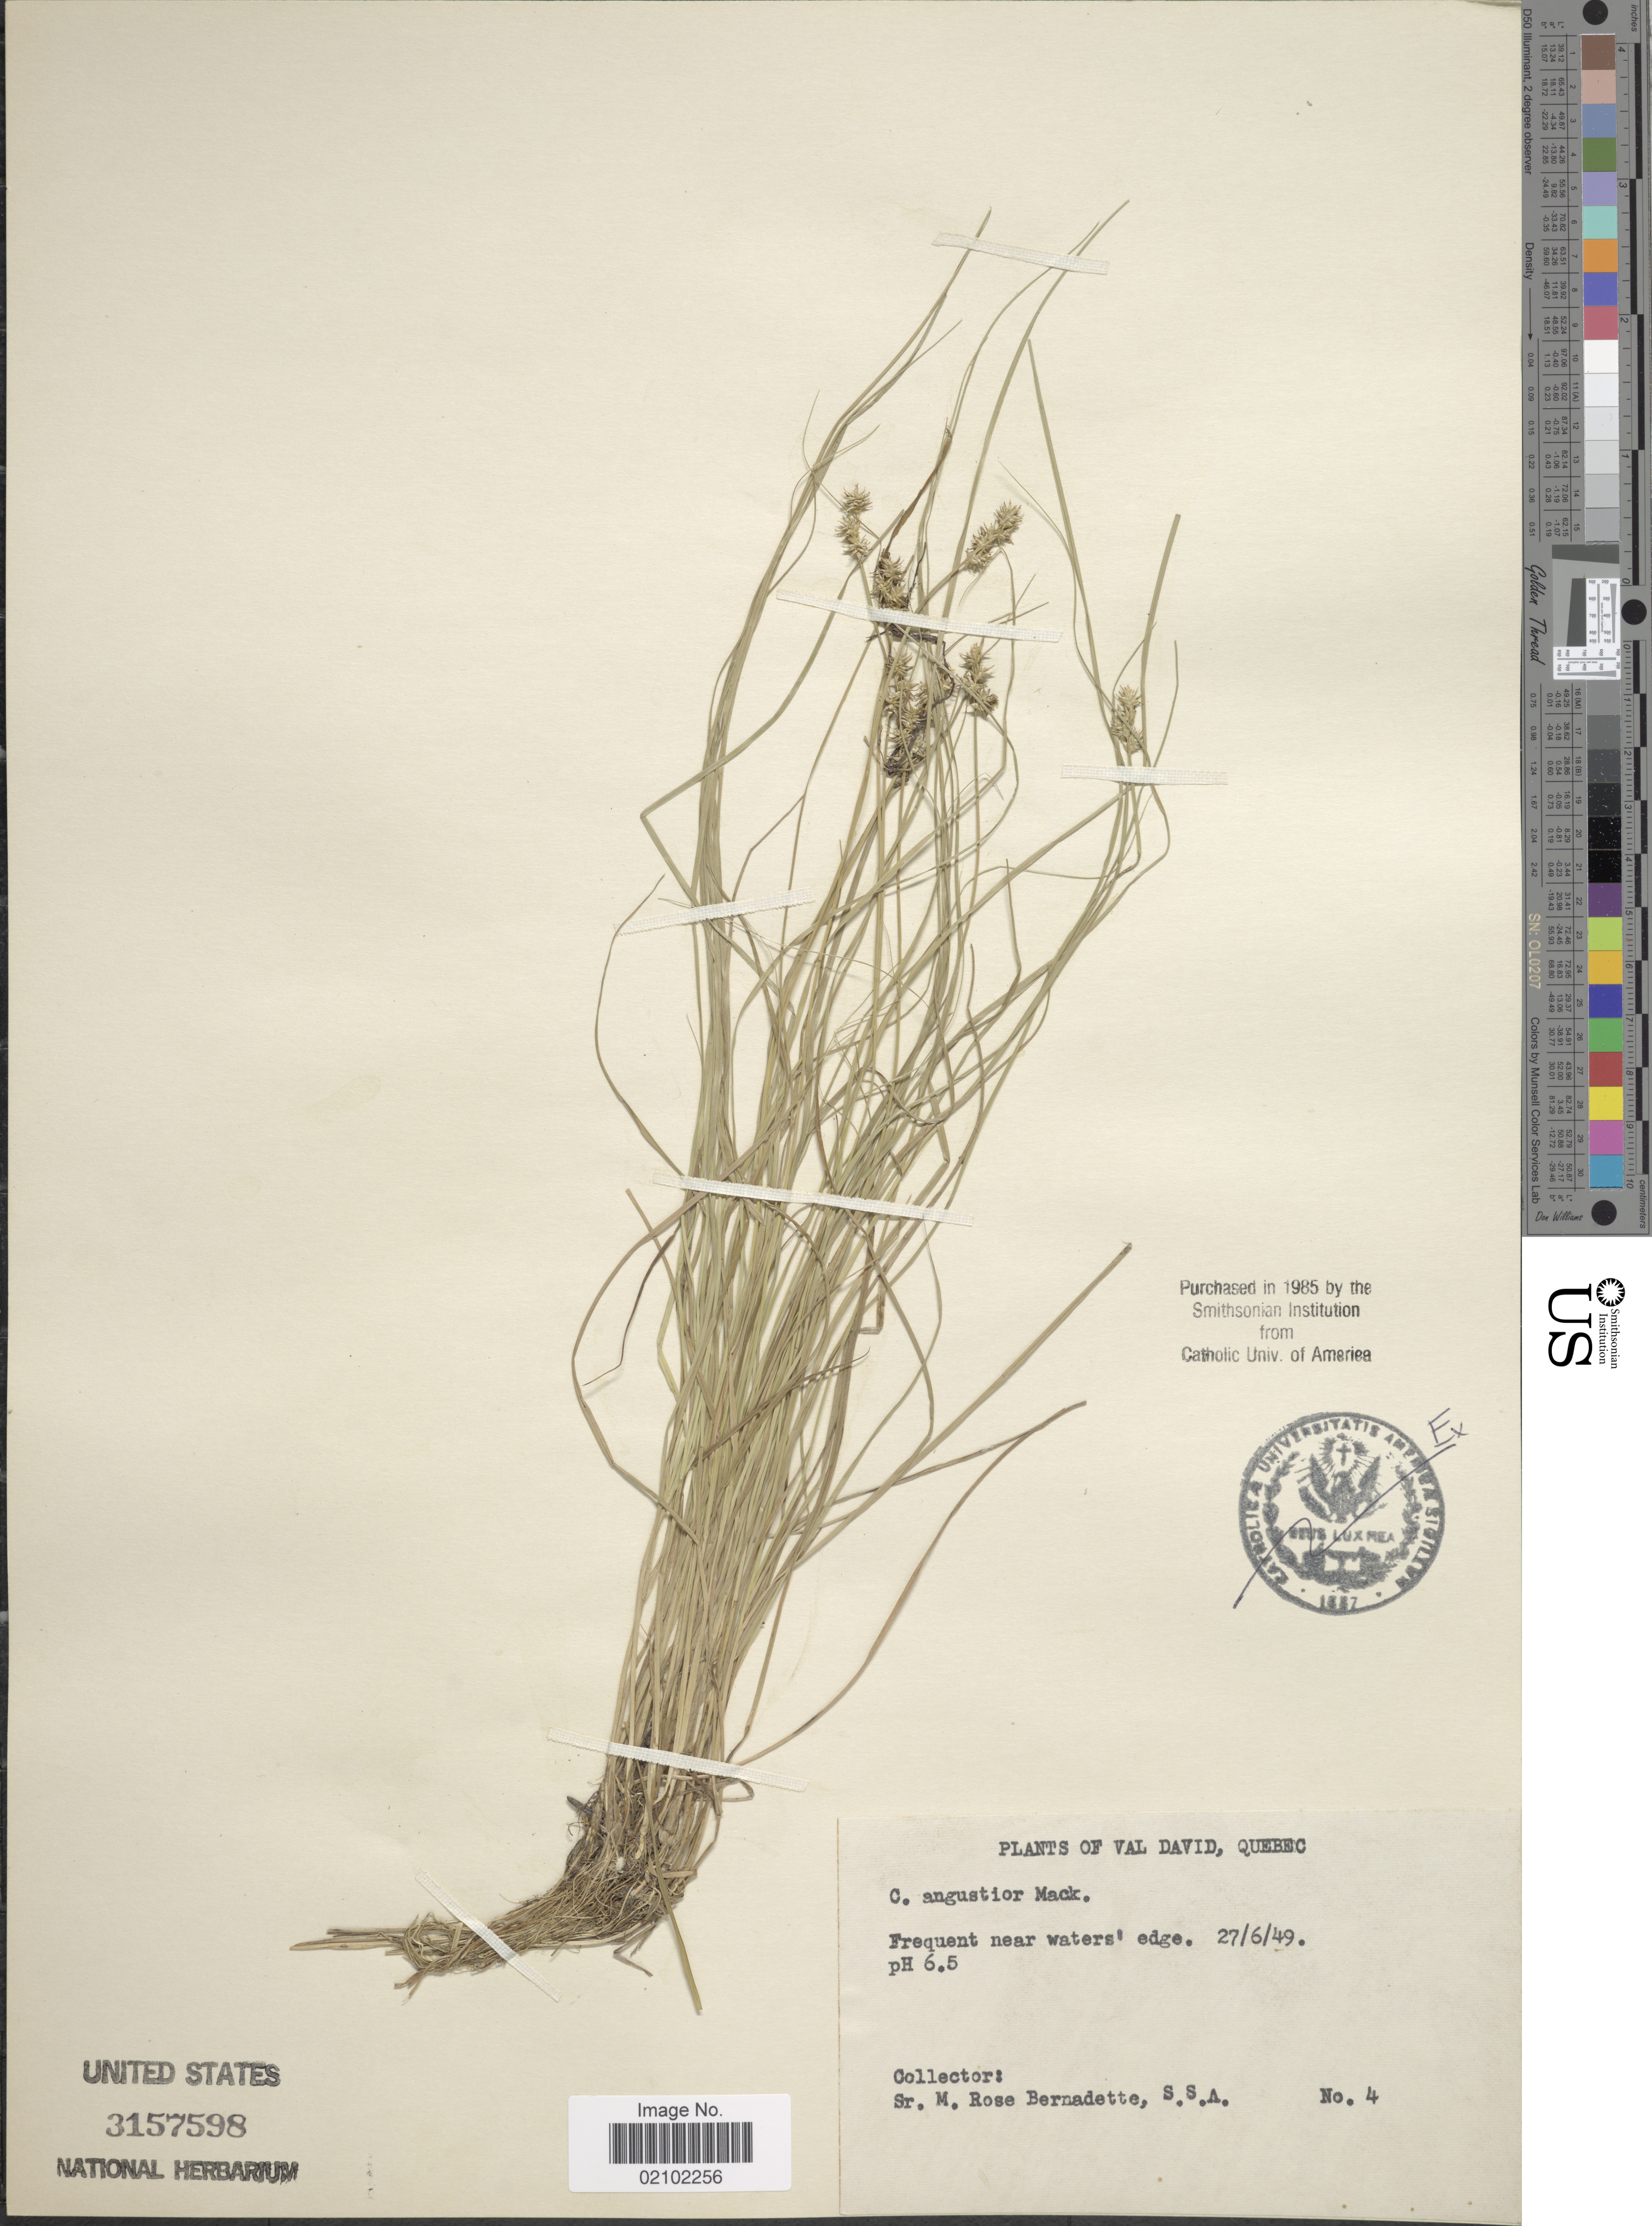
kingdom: Plantae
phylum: Tracheophyta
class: Liliopsida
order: Poales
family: Cyperaceae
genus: Carex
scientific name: Carex echinata subsp. echinata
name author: Murray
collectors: M. Bernadette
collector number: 4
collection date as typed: Transcribed d/m/y: 27/6/49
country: Canada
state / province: Quebec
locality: Val David, pH 6.5 [unsure placement] Near water's edge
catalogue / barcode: US 3157598